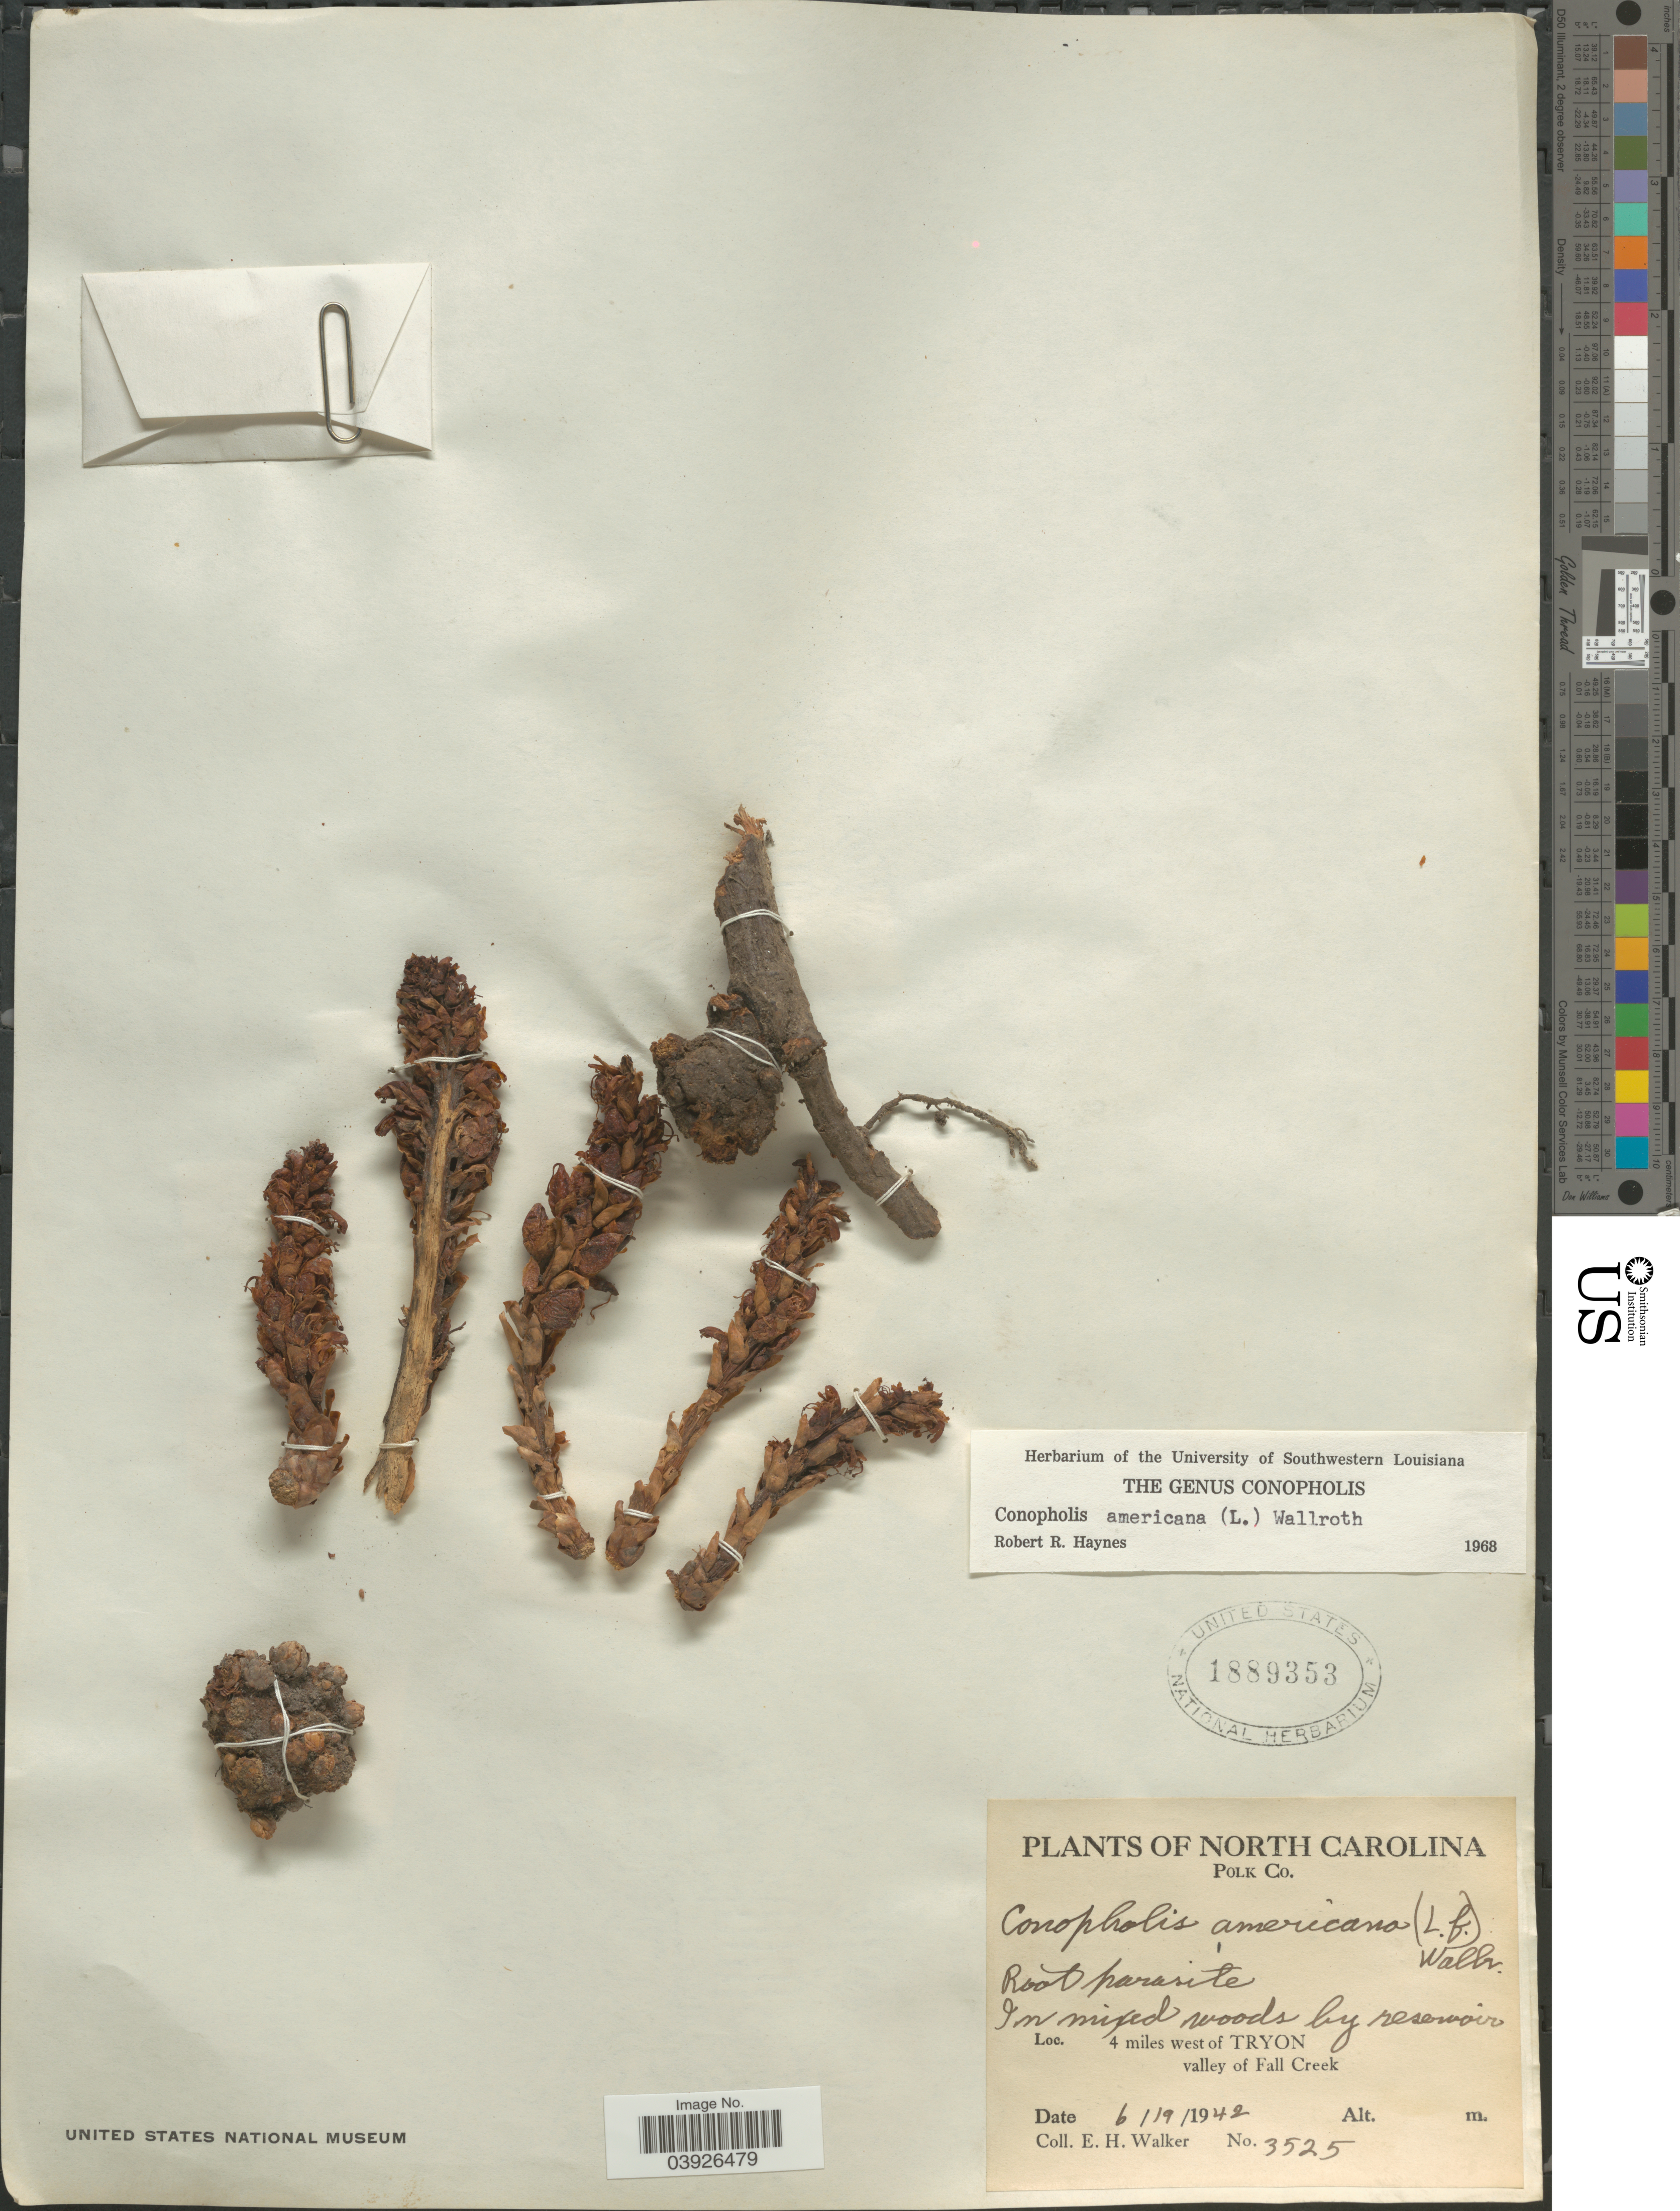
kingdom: Plantae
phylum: Tracheophyta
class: Magnoliopsida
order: Lamiales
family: Orobanchaceae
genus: Conopholis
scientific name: Conopholis americana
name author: (L. f.) Wallr.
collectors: E. H. Walker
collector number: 3525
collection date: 1942-06-19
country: United States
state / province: North Carolina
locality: Polk Co. 4 miles west of Tryon, valley of Fall Creek.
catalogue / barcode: US 1889353